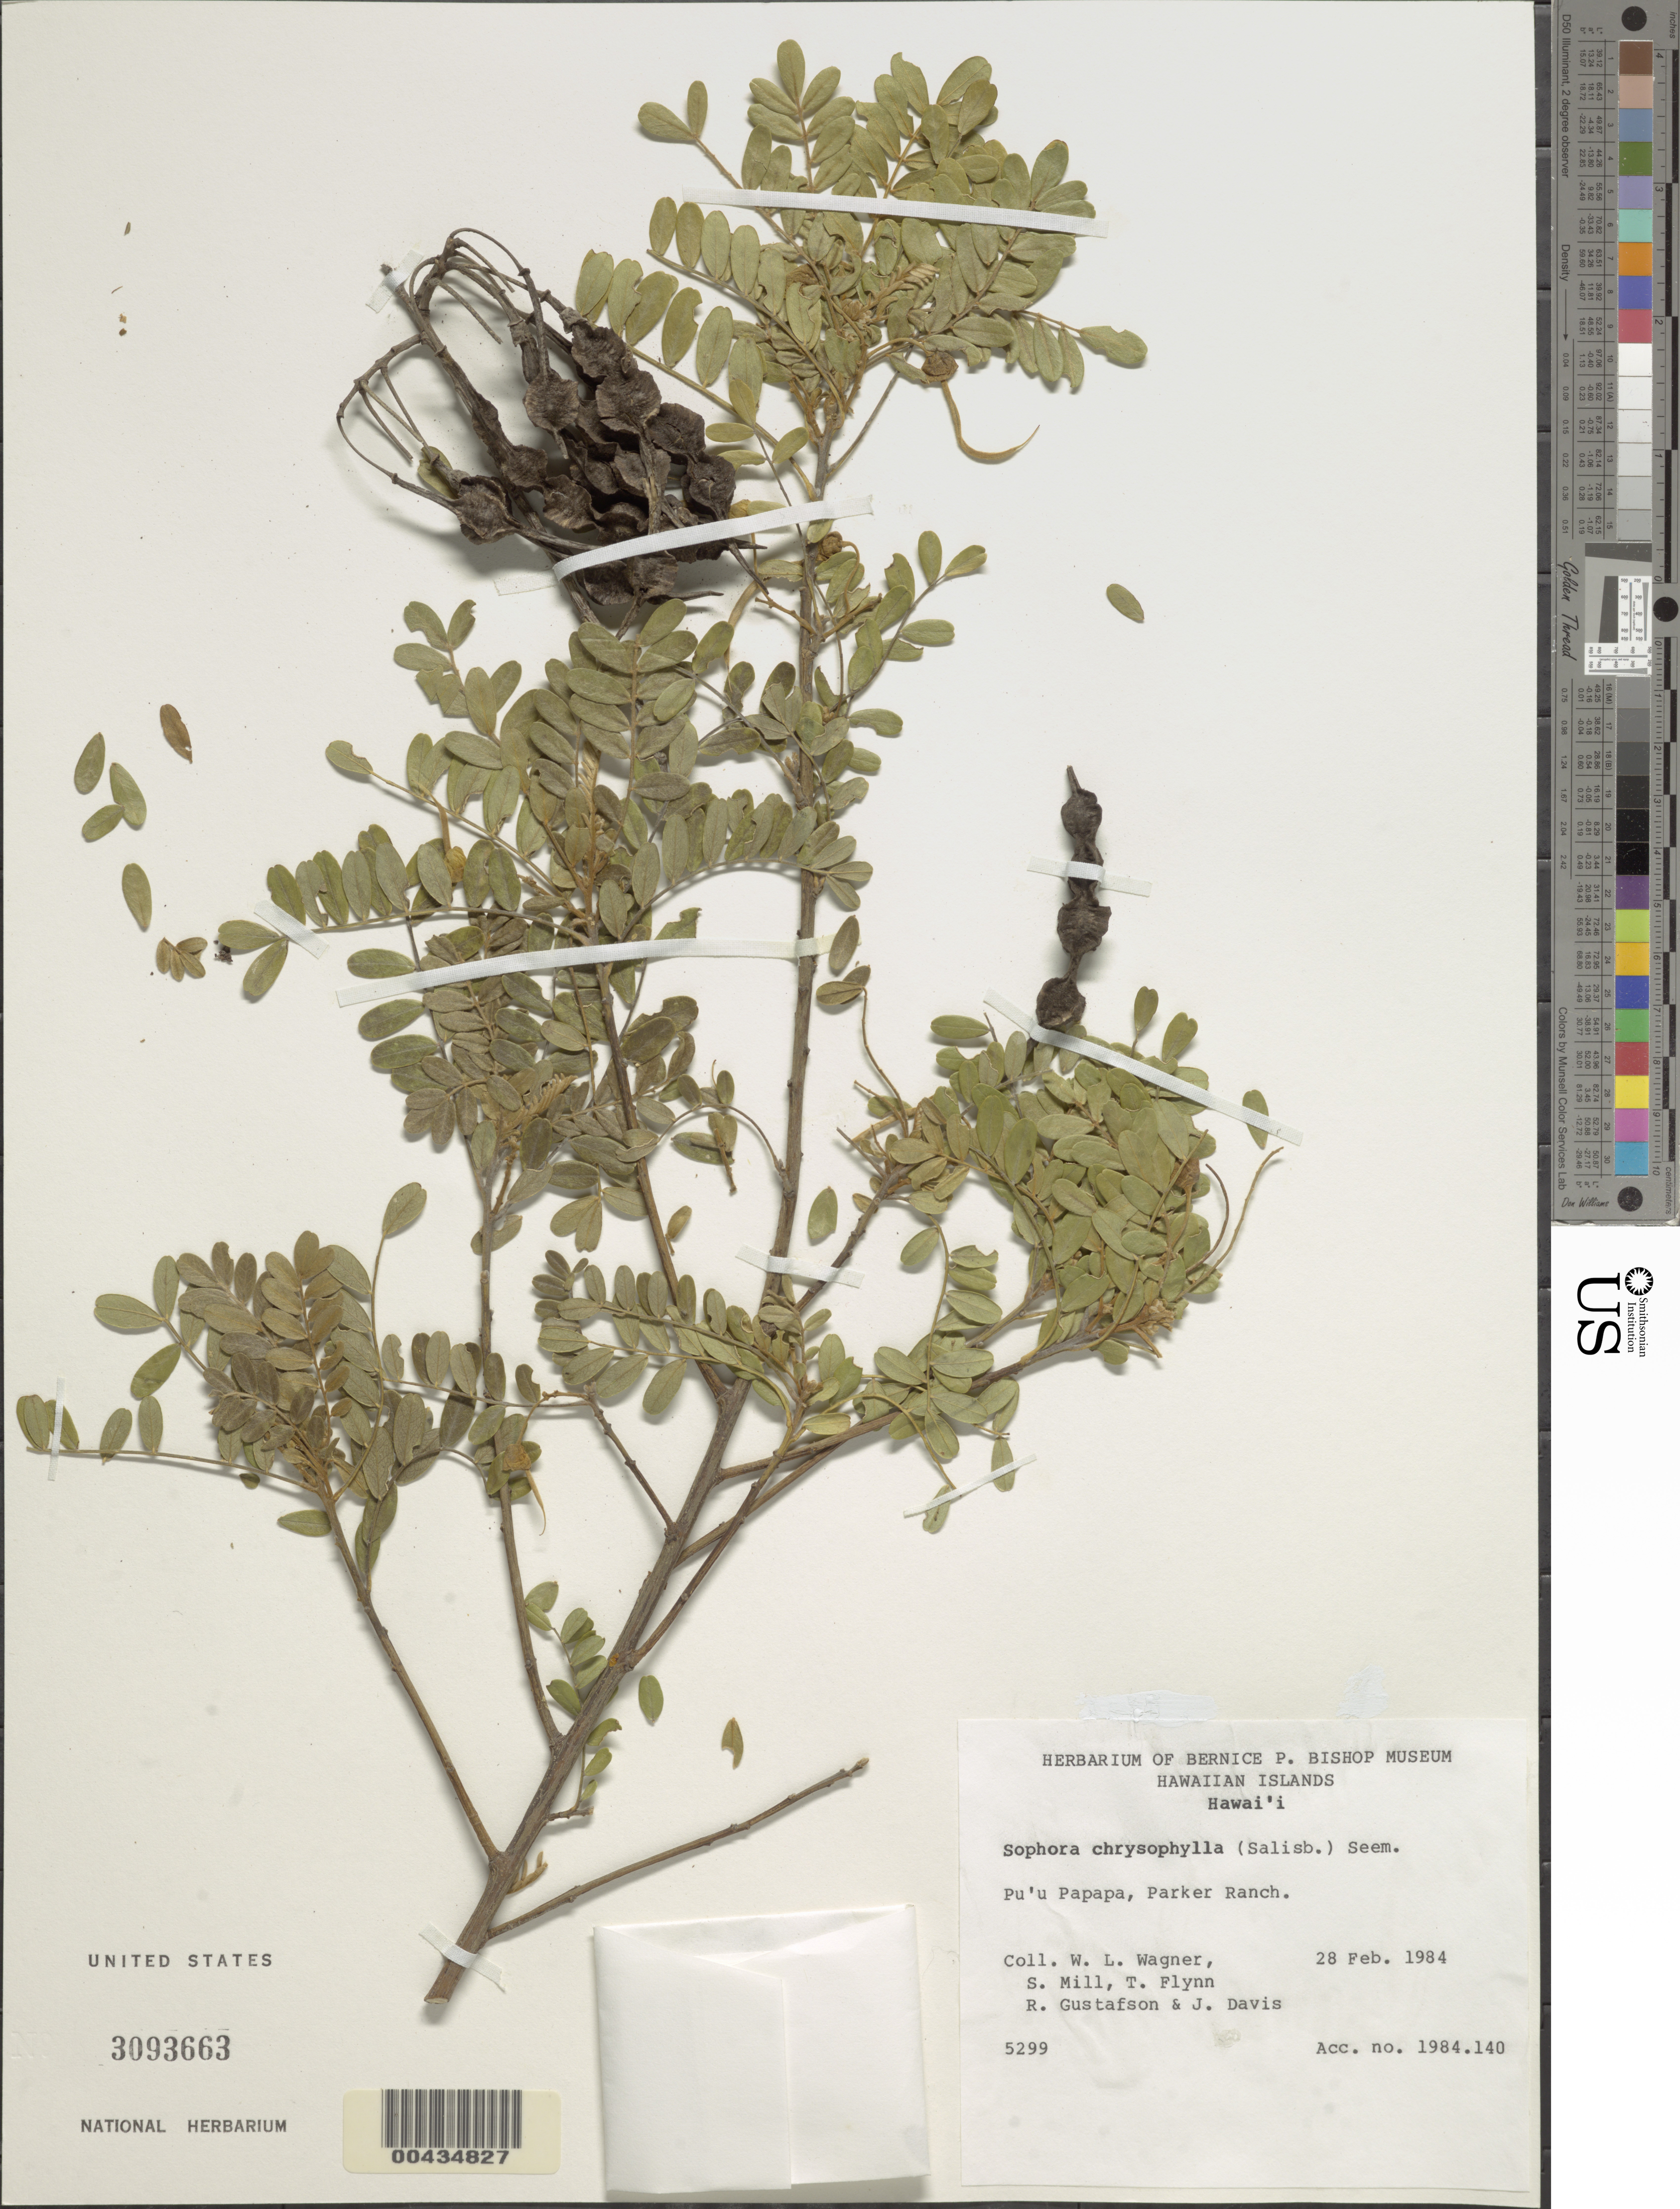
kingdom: Plantae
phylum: Tracheophyta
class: Magnoliopsida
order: Fabales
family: Fabaceae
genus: Sophora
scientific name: Sophora chrysophylla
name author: (Salisb.) Seem.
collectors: W. L. Wagner, S. W. Miller, T. W. Flynn, R. Gustafson & J. Davis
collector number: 5299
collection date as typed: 28 Feb 1984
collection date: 1984-02-28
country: United States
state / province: Hawaii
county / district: Hawaii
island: Hawaii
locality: Puu Papapa, Parker Ranch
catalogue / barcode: US 3093663